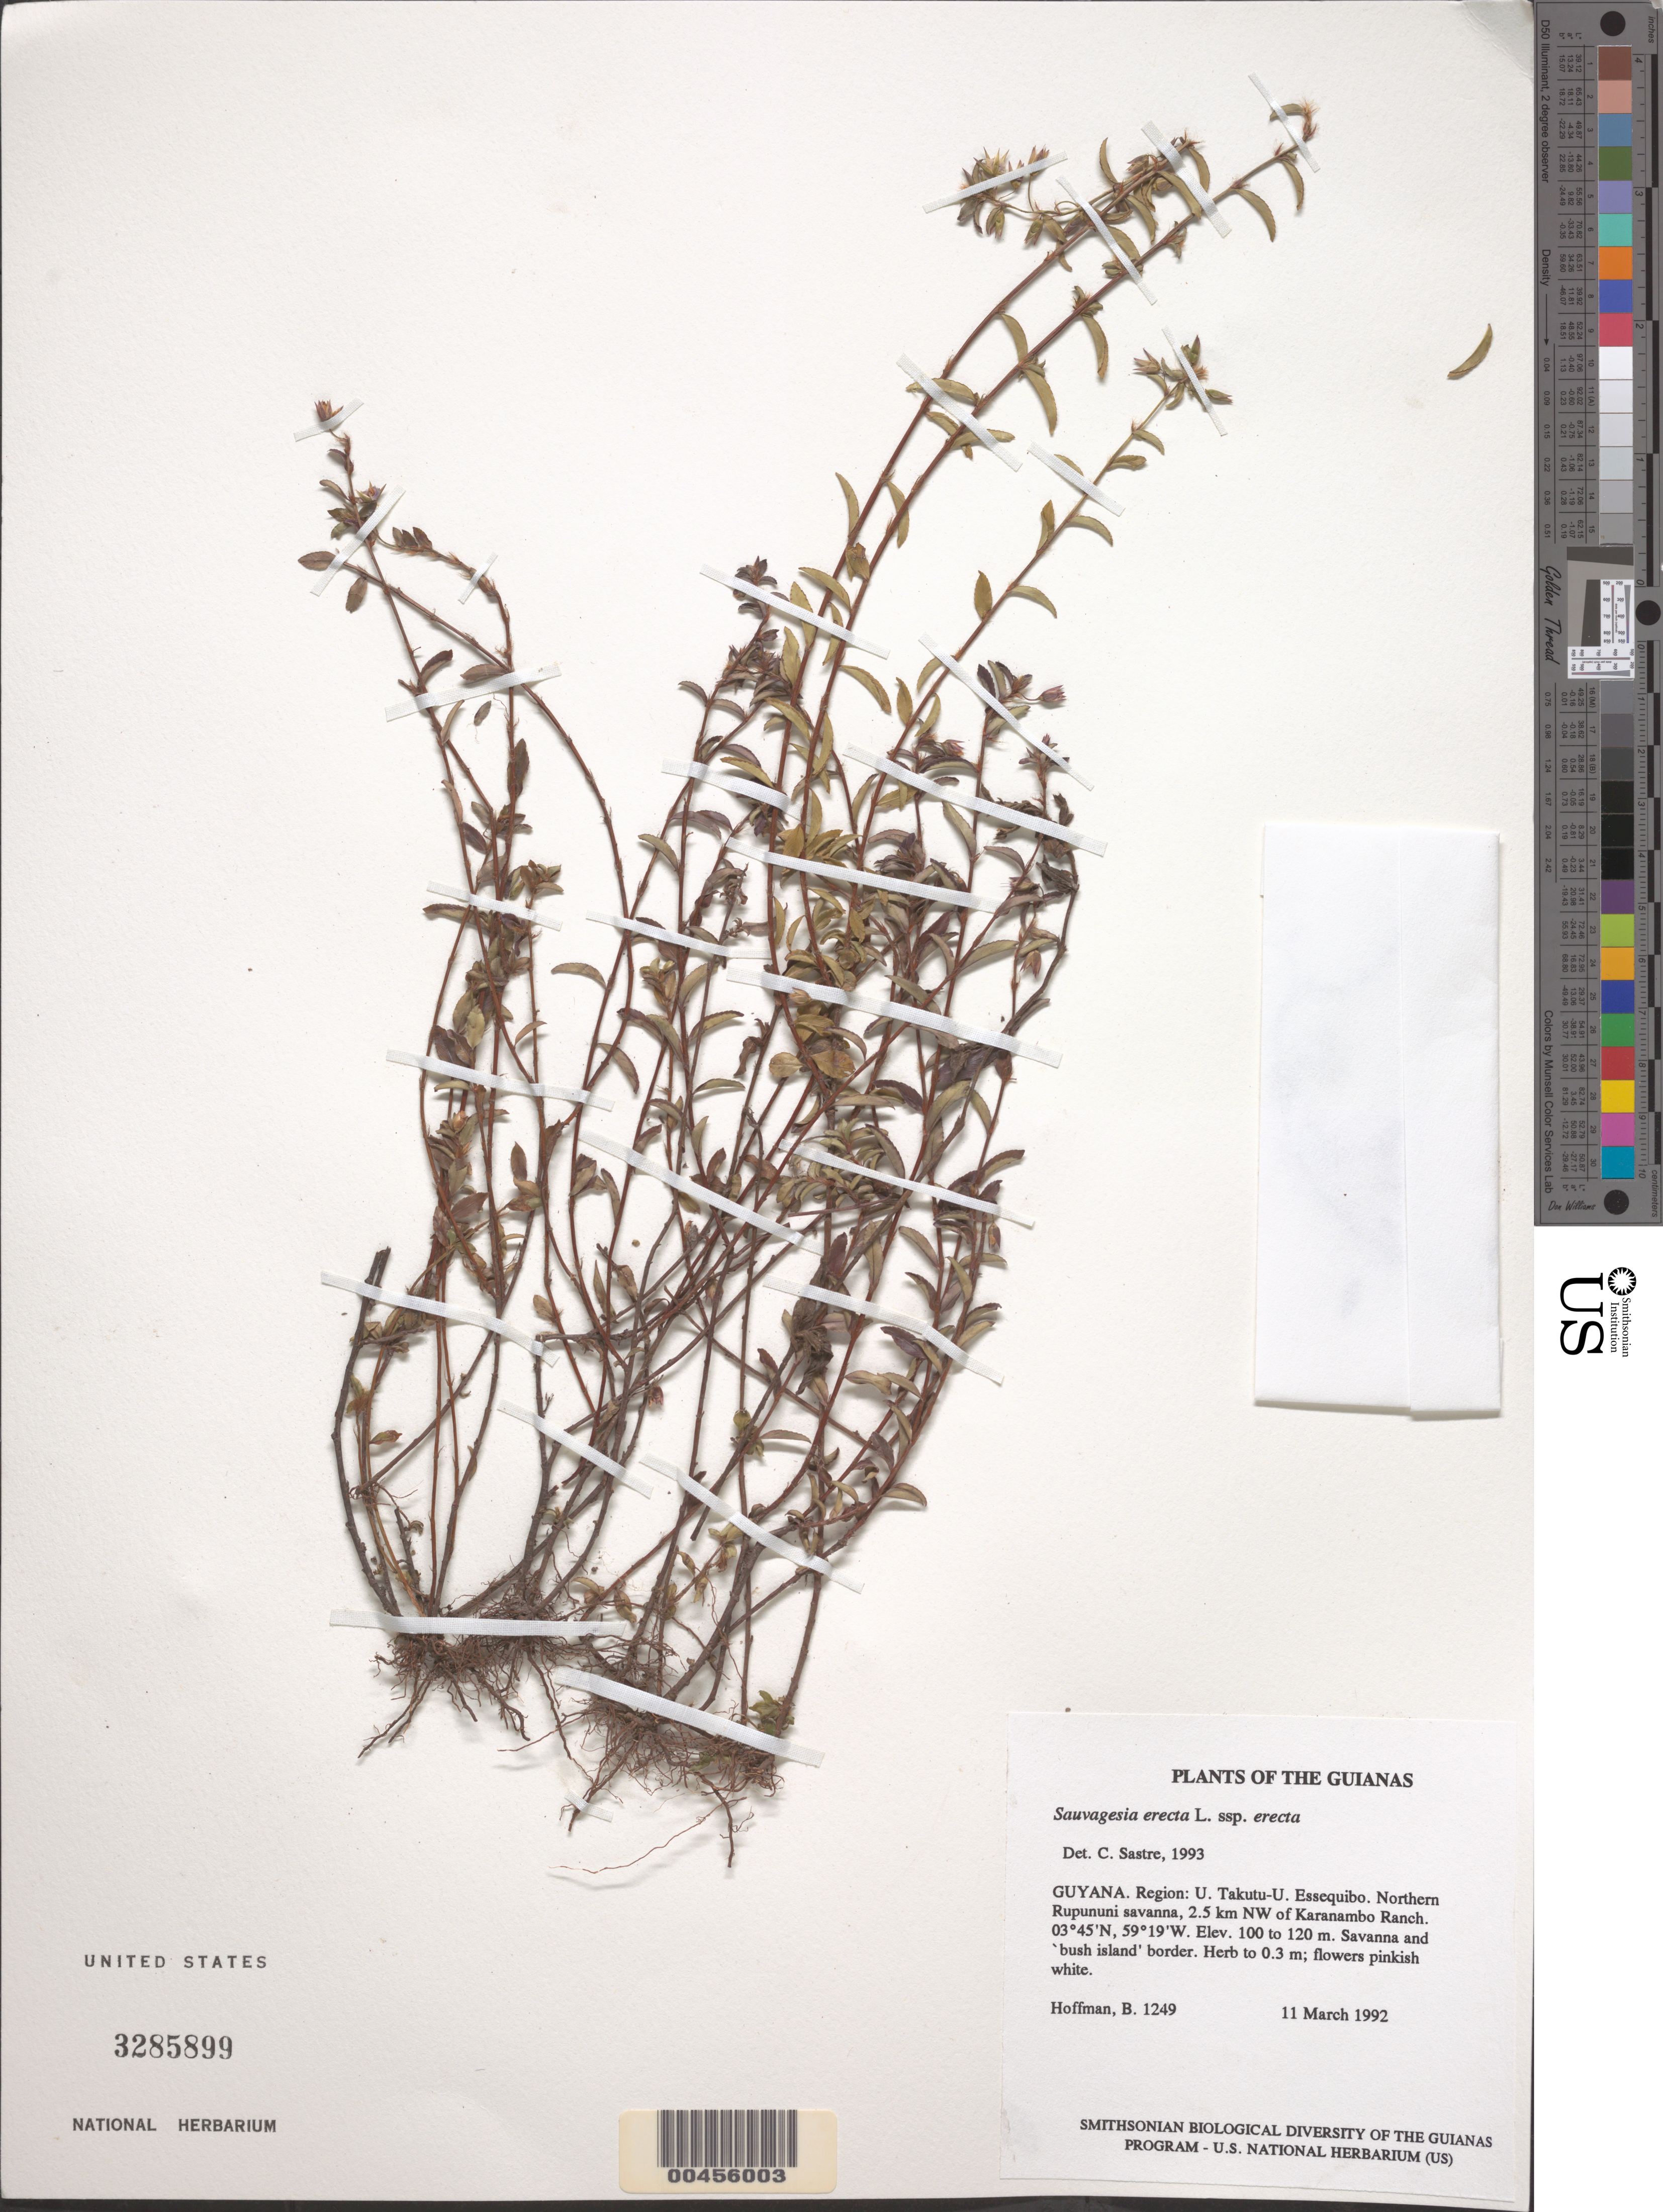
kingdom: Plantae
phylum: Tracheophyta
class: Magnoliopsida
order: Malpighiales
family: Ochnaceae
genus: Sauvagesia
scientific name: Sauvagesia erecta subsp. erecta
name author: L.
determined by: Sastre, C. H. L.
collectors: B. Hoffman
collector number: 1249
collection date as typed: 11 March 1992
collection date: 1992-03-11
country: Guyana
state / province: U. Takutu-U. Essequibo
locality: Northern Rupununi savanna, 2.5 km NW of Karanambo Ranch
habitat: Savanna and "bush island" border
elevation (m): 100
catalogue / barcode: US 3285899